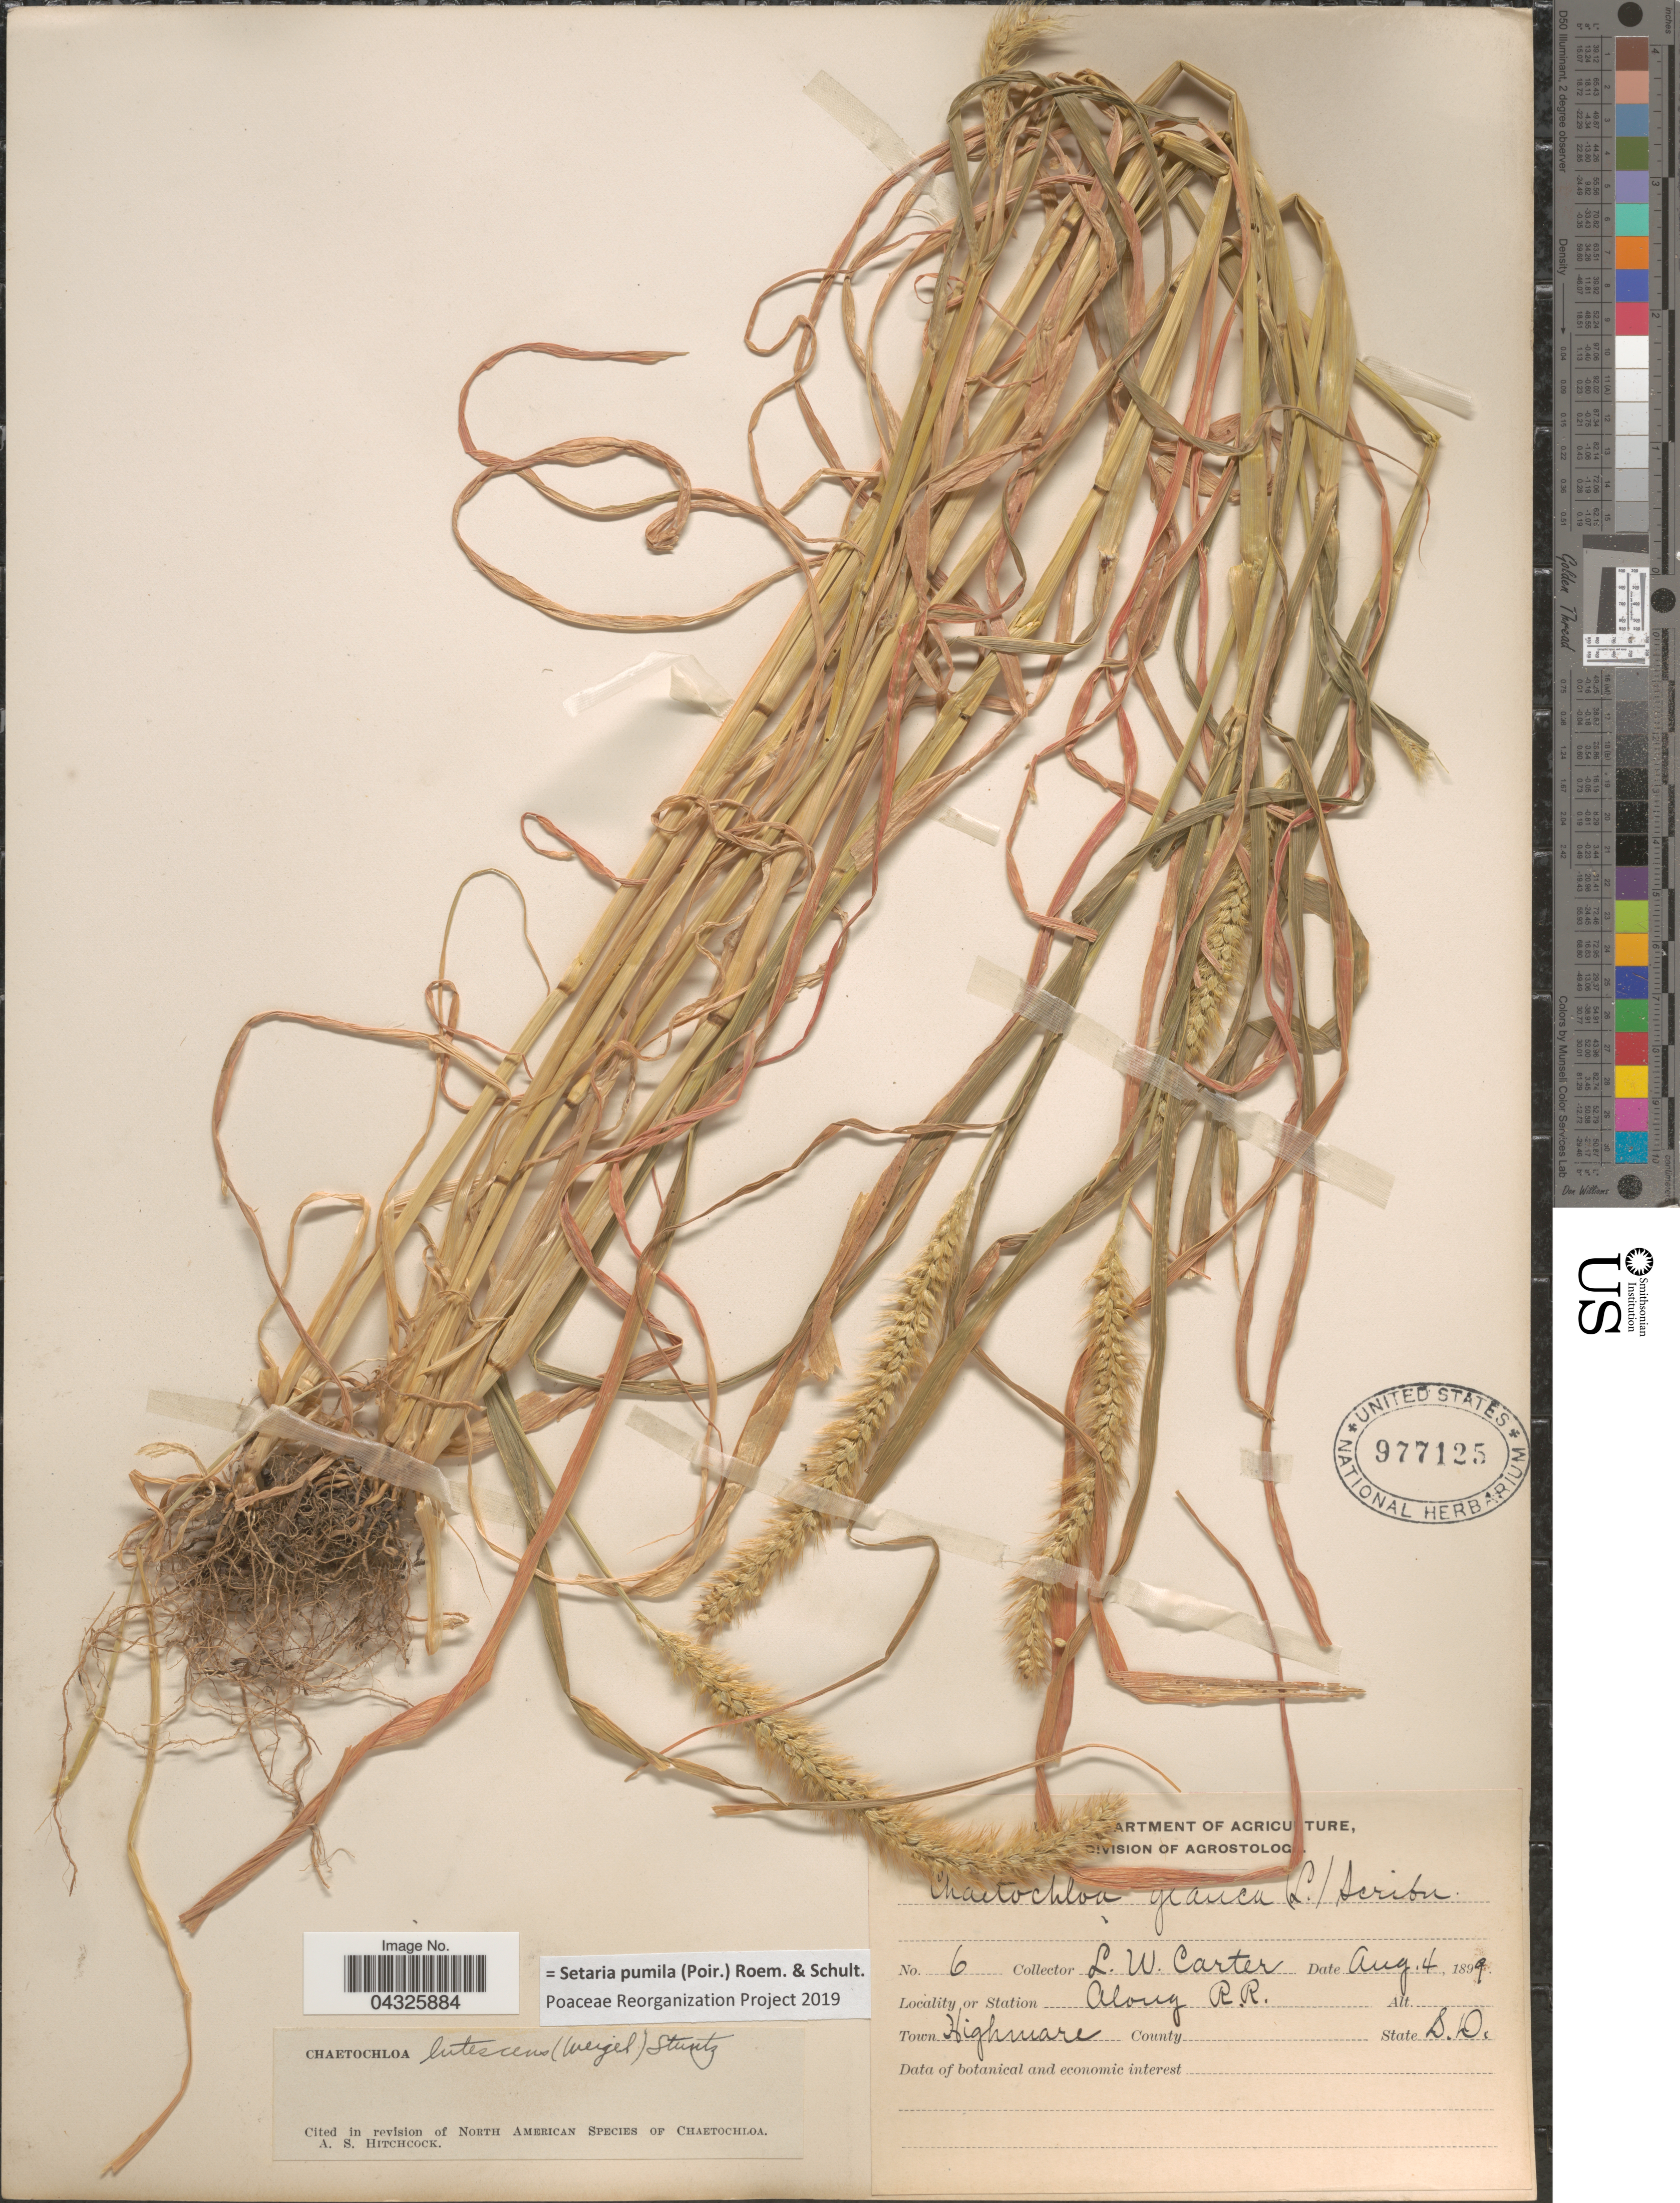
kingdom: Plantae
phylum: Tracheophyta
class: Liliopsida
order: Poales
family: Poaceae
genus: Setaria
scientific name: Setaria pumila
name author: (Poir.) Roem. & Schult.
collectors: L. W. Carter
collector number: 6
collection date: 1899-08-04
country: United States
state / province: South Dakota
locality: Alony R.R. Town Highmare.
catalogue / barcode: US 977125